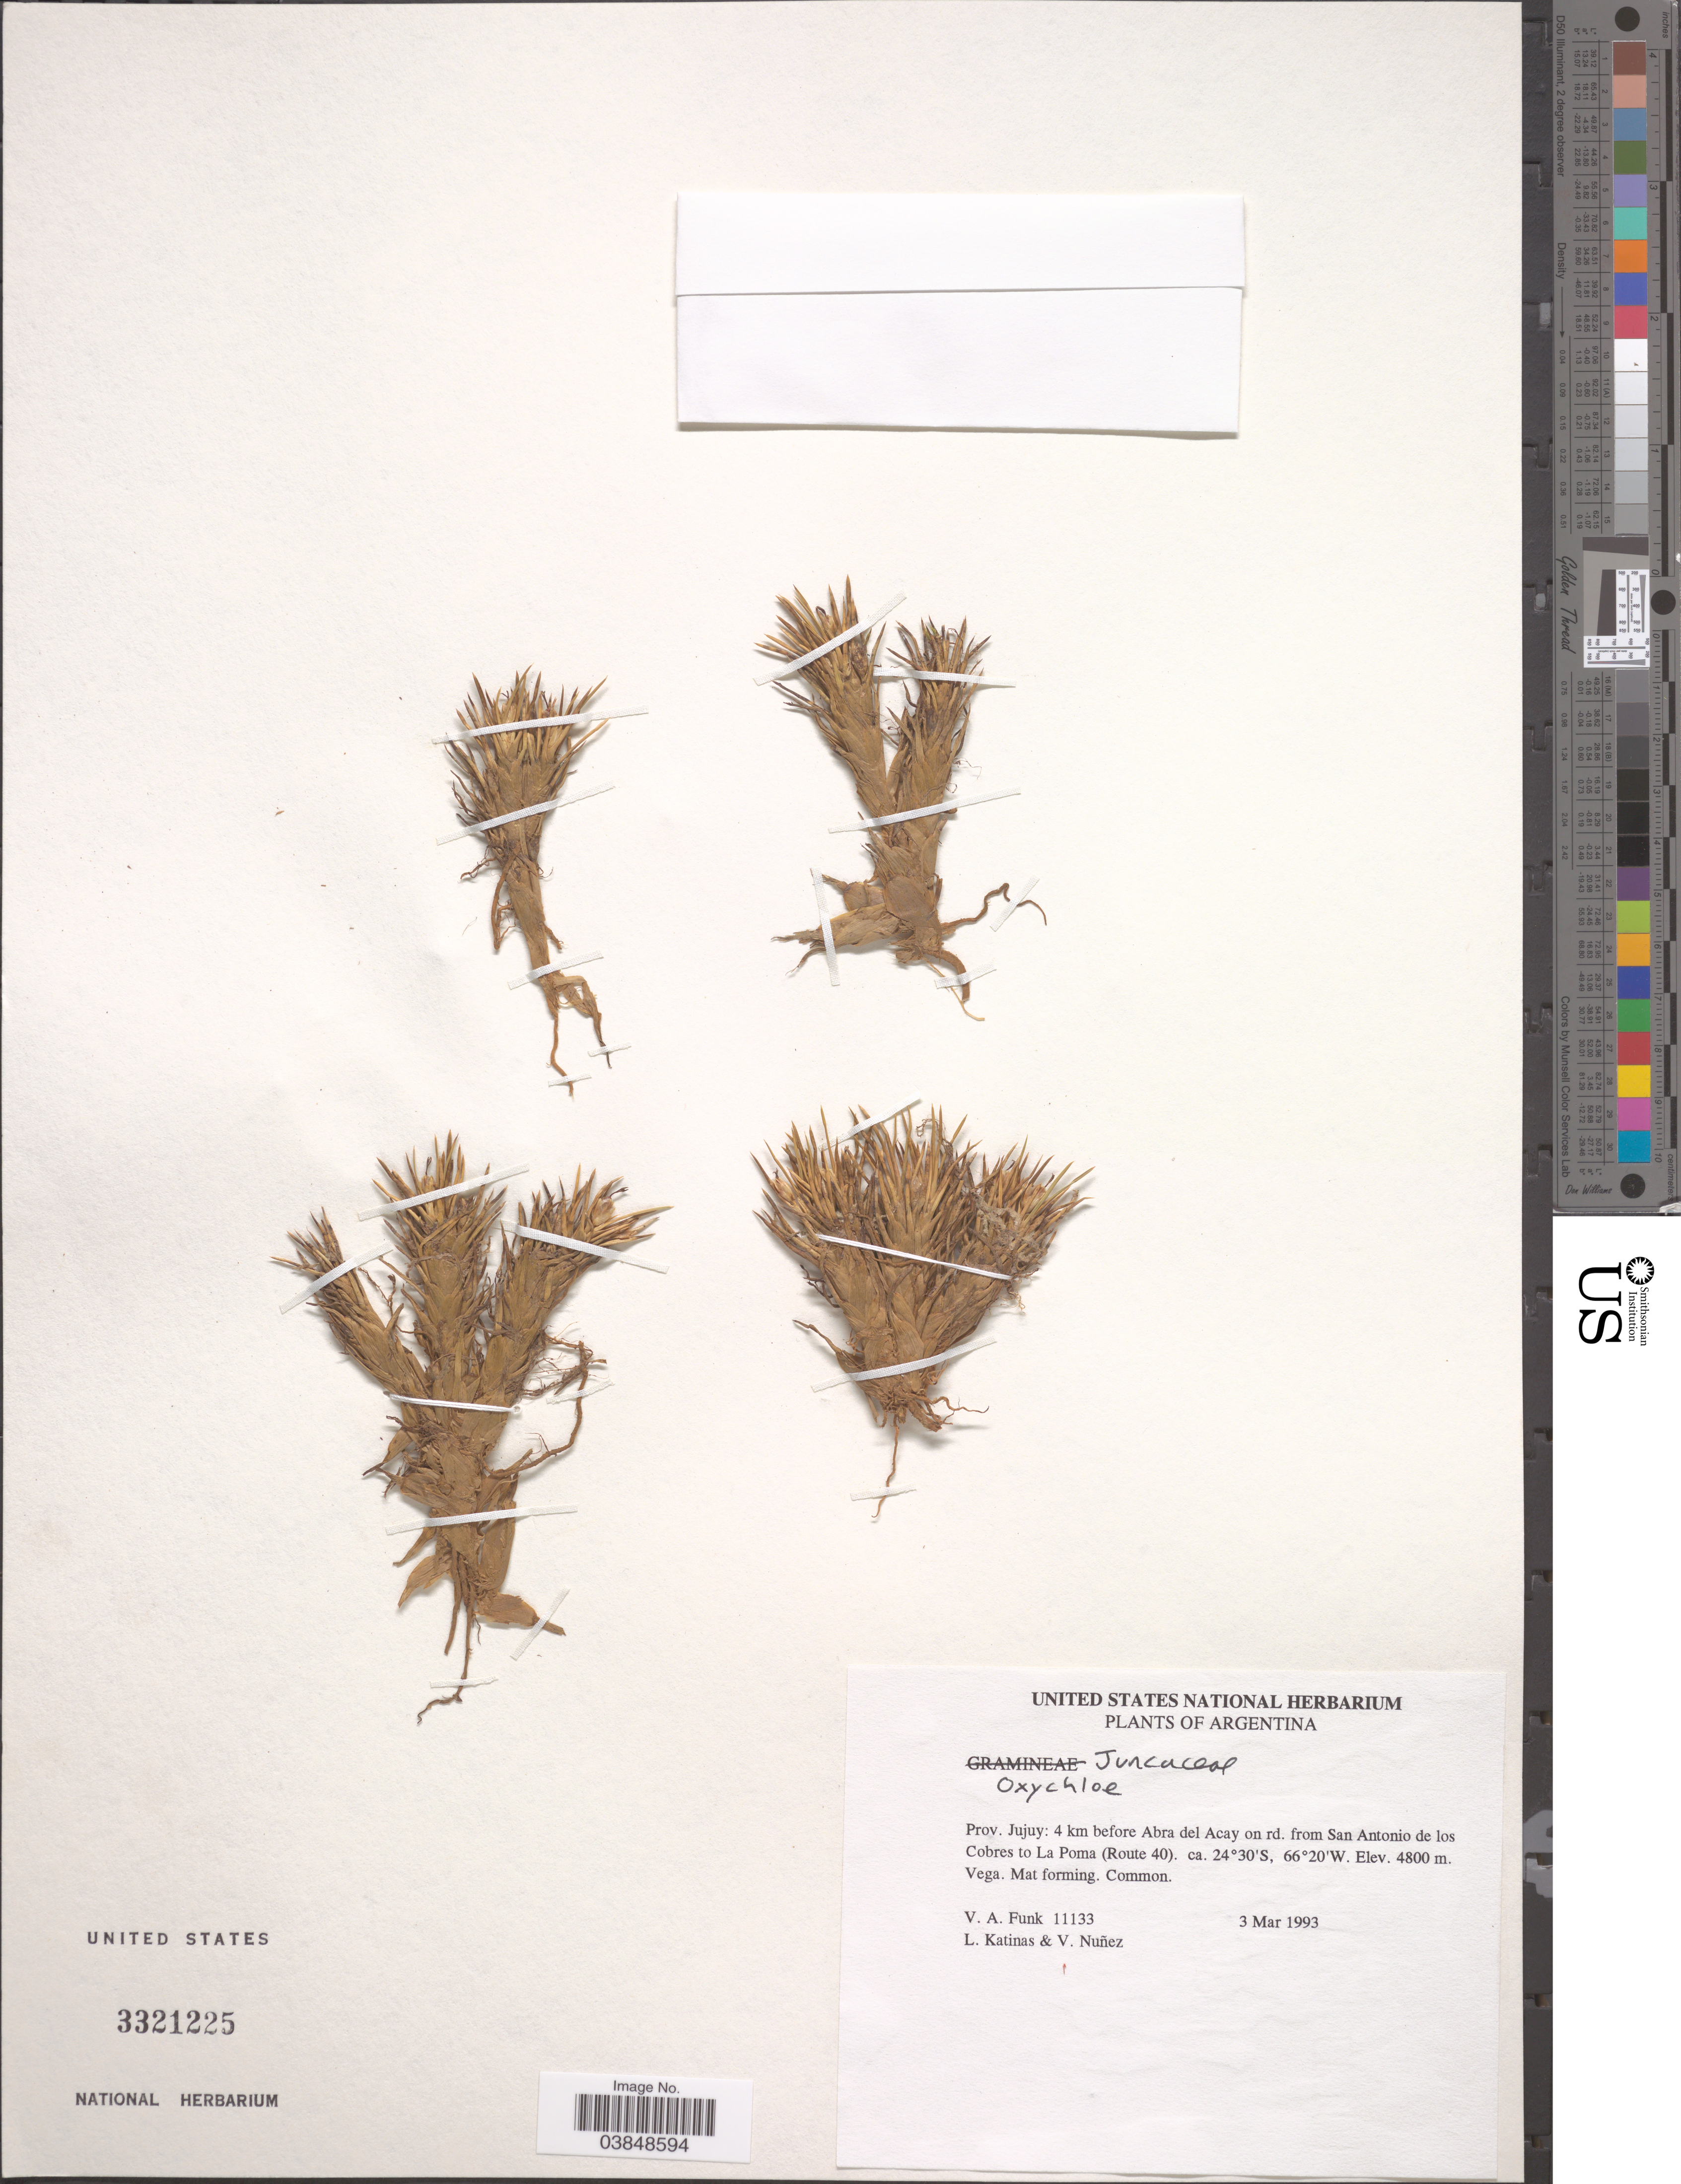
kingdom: Plantae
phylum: Tracheophyta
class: Liliopsida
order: Poales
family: Juncaceae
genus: Oxychloe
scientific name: Oxychloë sp.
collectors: V. Funk, L. Katinas & V. Nuñez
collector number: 11133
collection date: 1993-03-03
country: Argentina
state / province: Jujuy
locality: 4 km before Abra del Acay on rd. from San Antonio de los Cobres to La Poma (Route 40). Vega.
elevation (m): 4800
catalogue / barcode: US 3321225